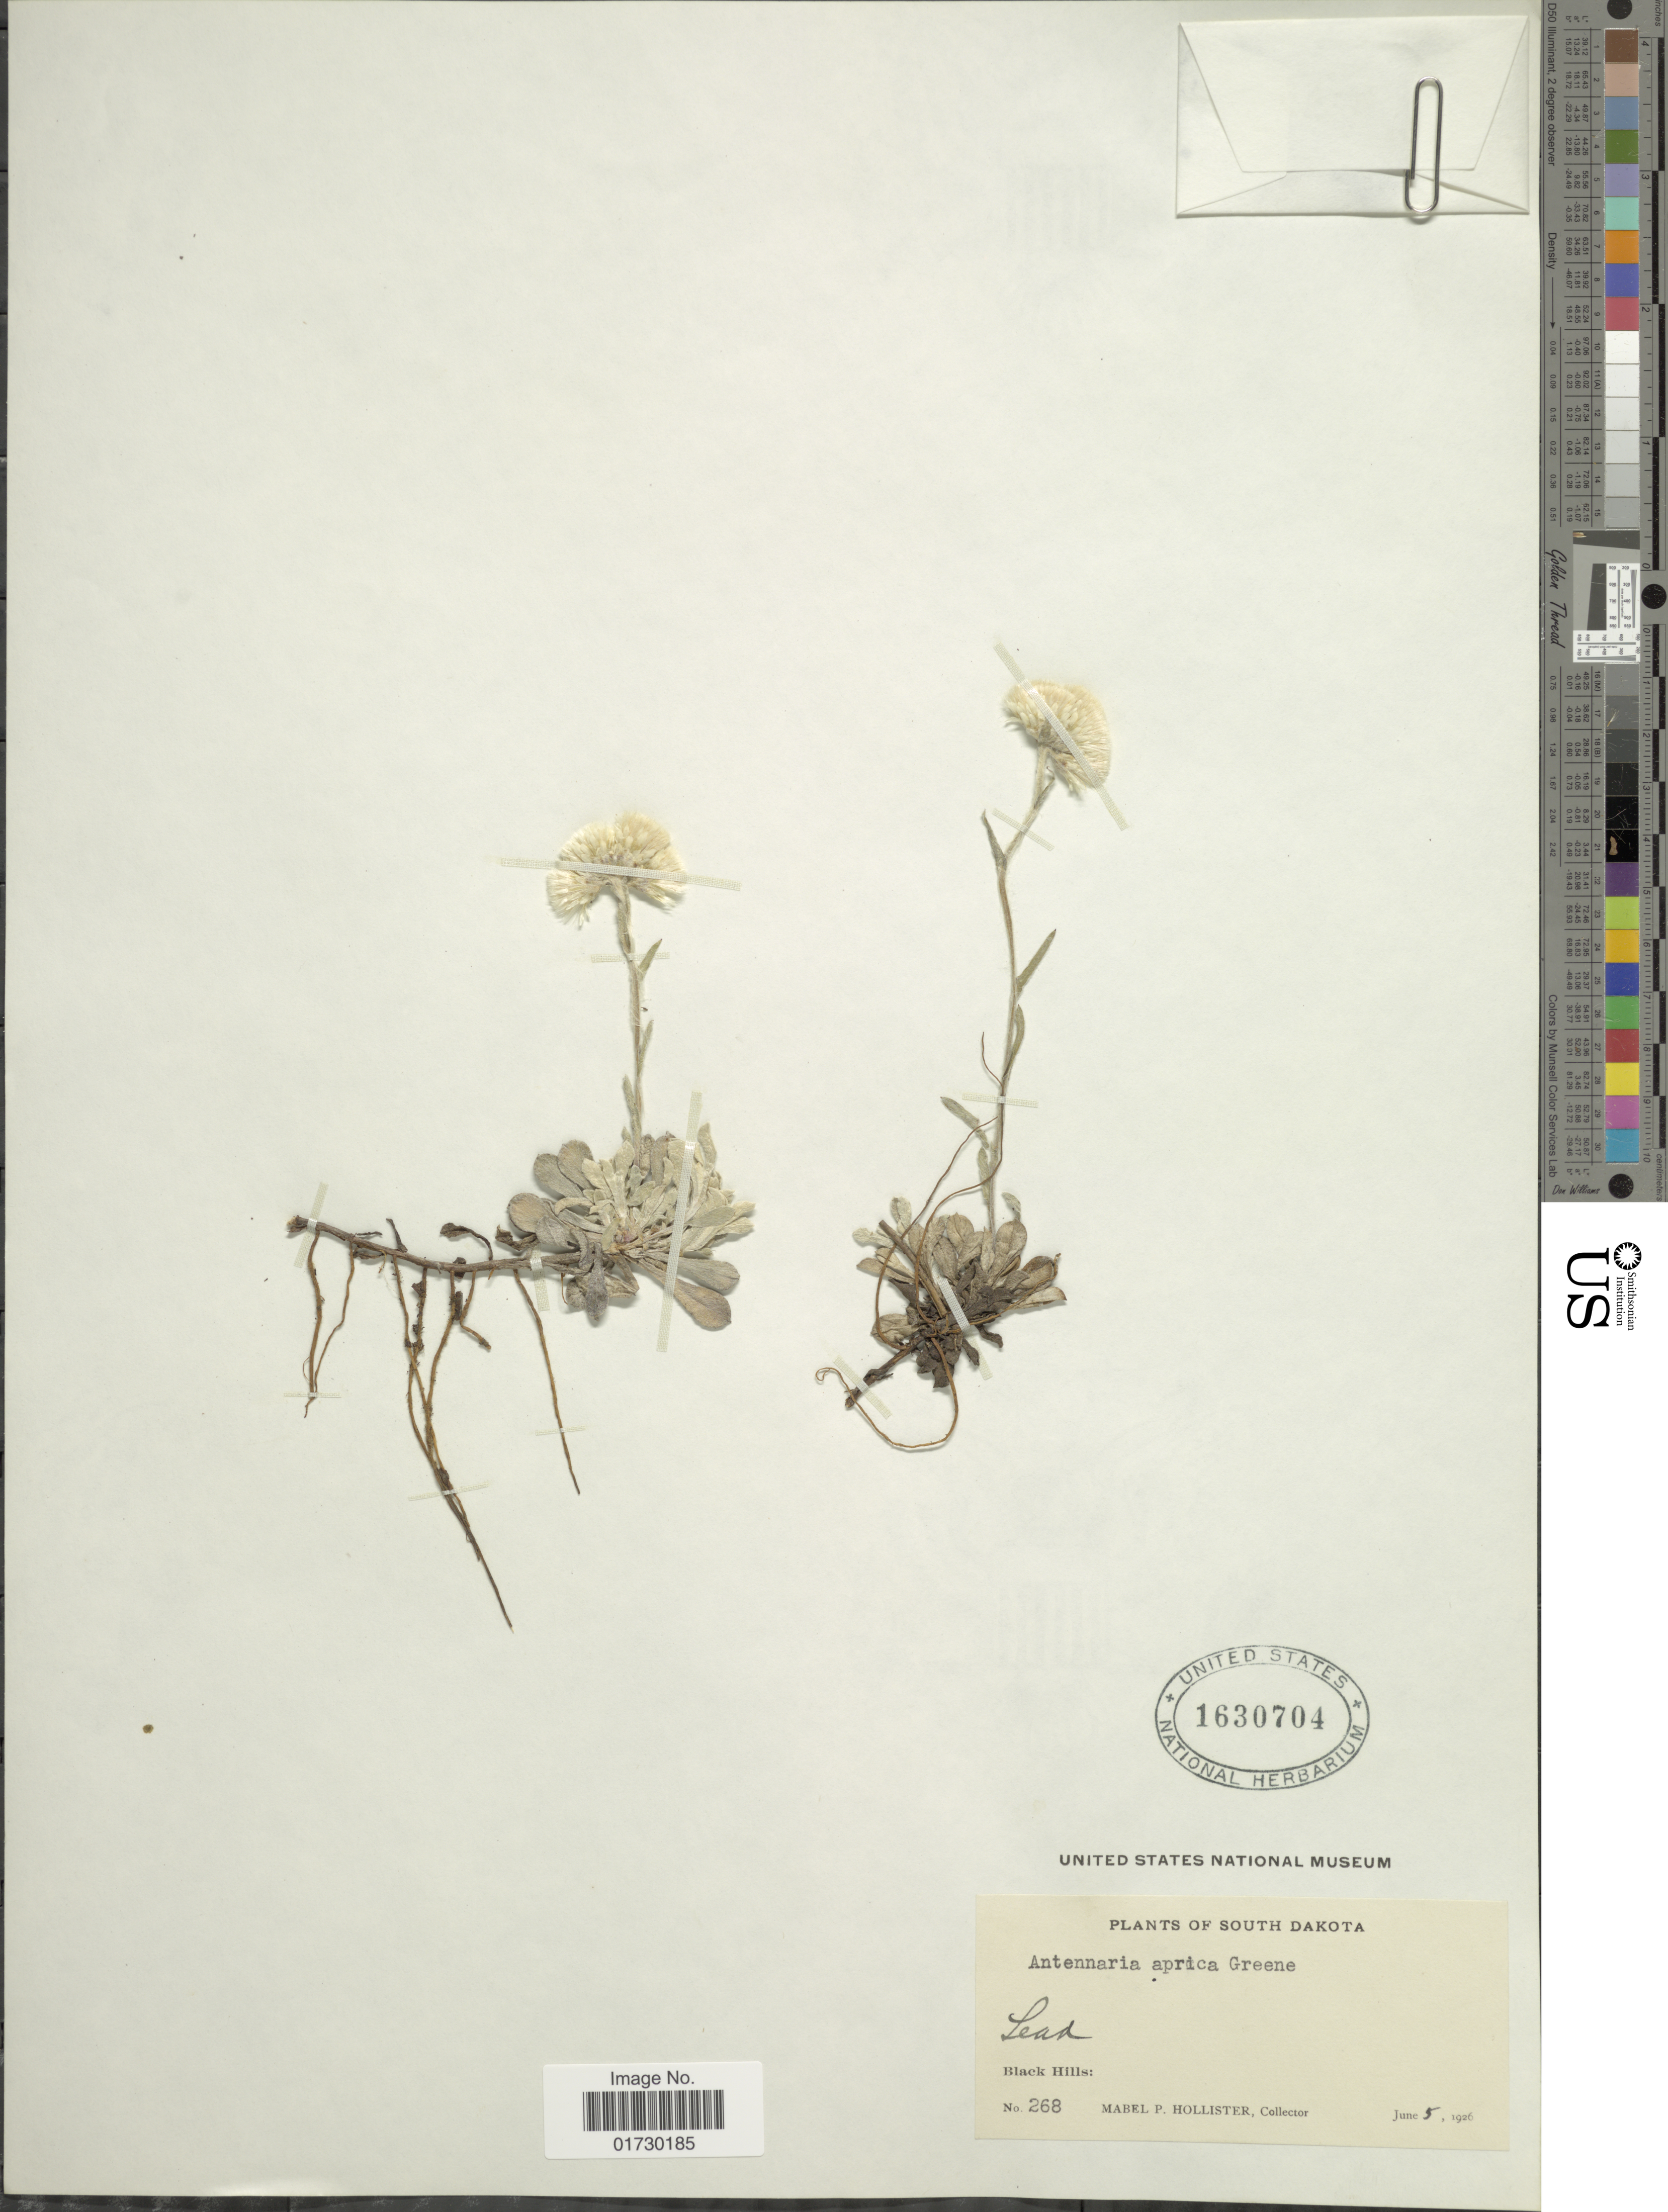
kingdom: Plantae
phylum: Tracheophyta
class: Magnoliopsida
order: Asterales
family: Asteraceae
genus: Antennaria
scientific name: Antennaria aprica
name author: Greene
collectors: M. Hollister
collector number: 268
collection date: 1926-06-05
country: United States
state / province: South Dakota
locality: Lead, Black Hills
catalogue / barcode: US 1630704